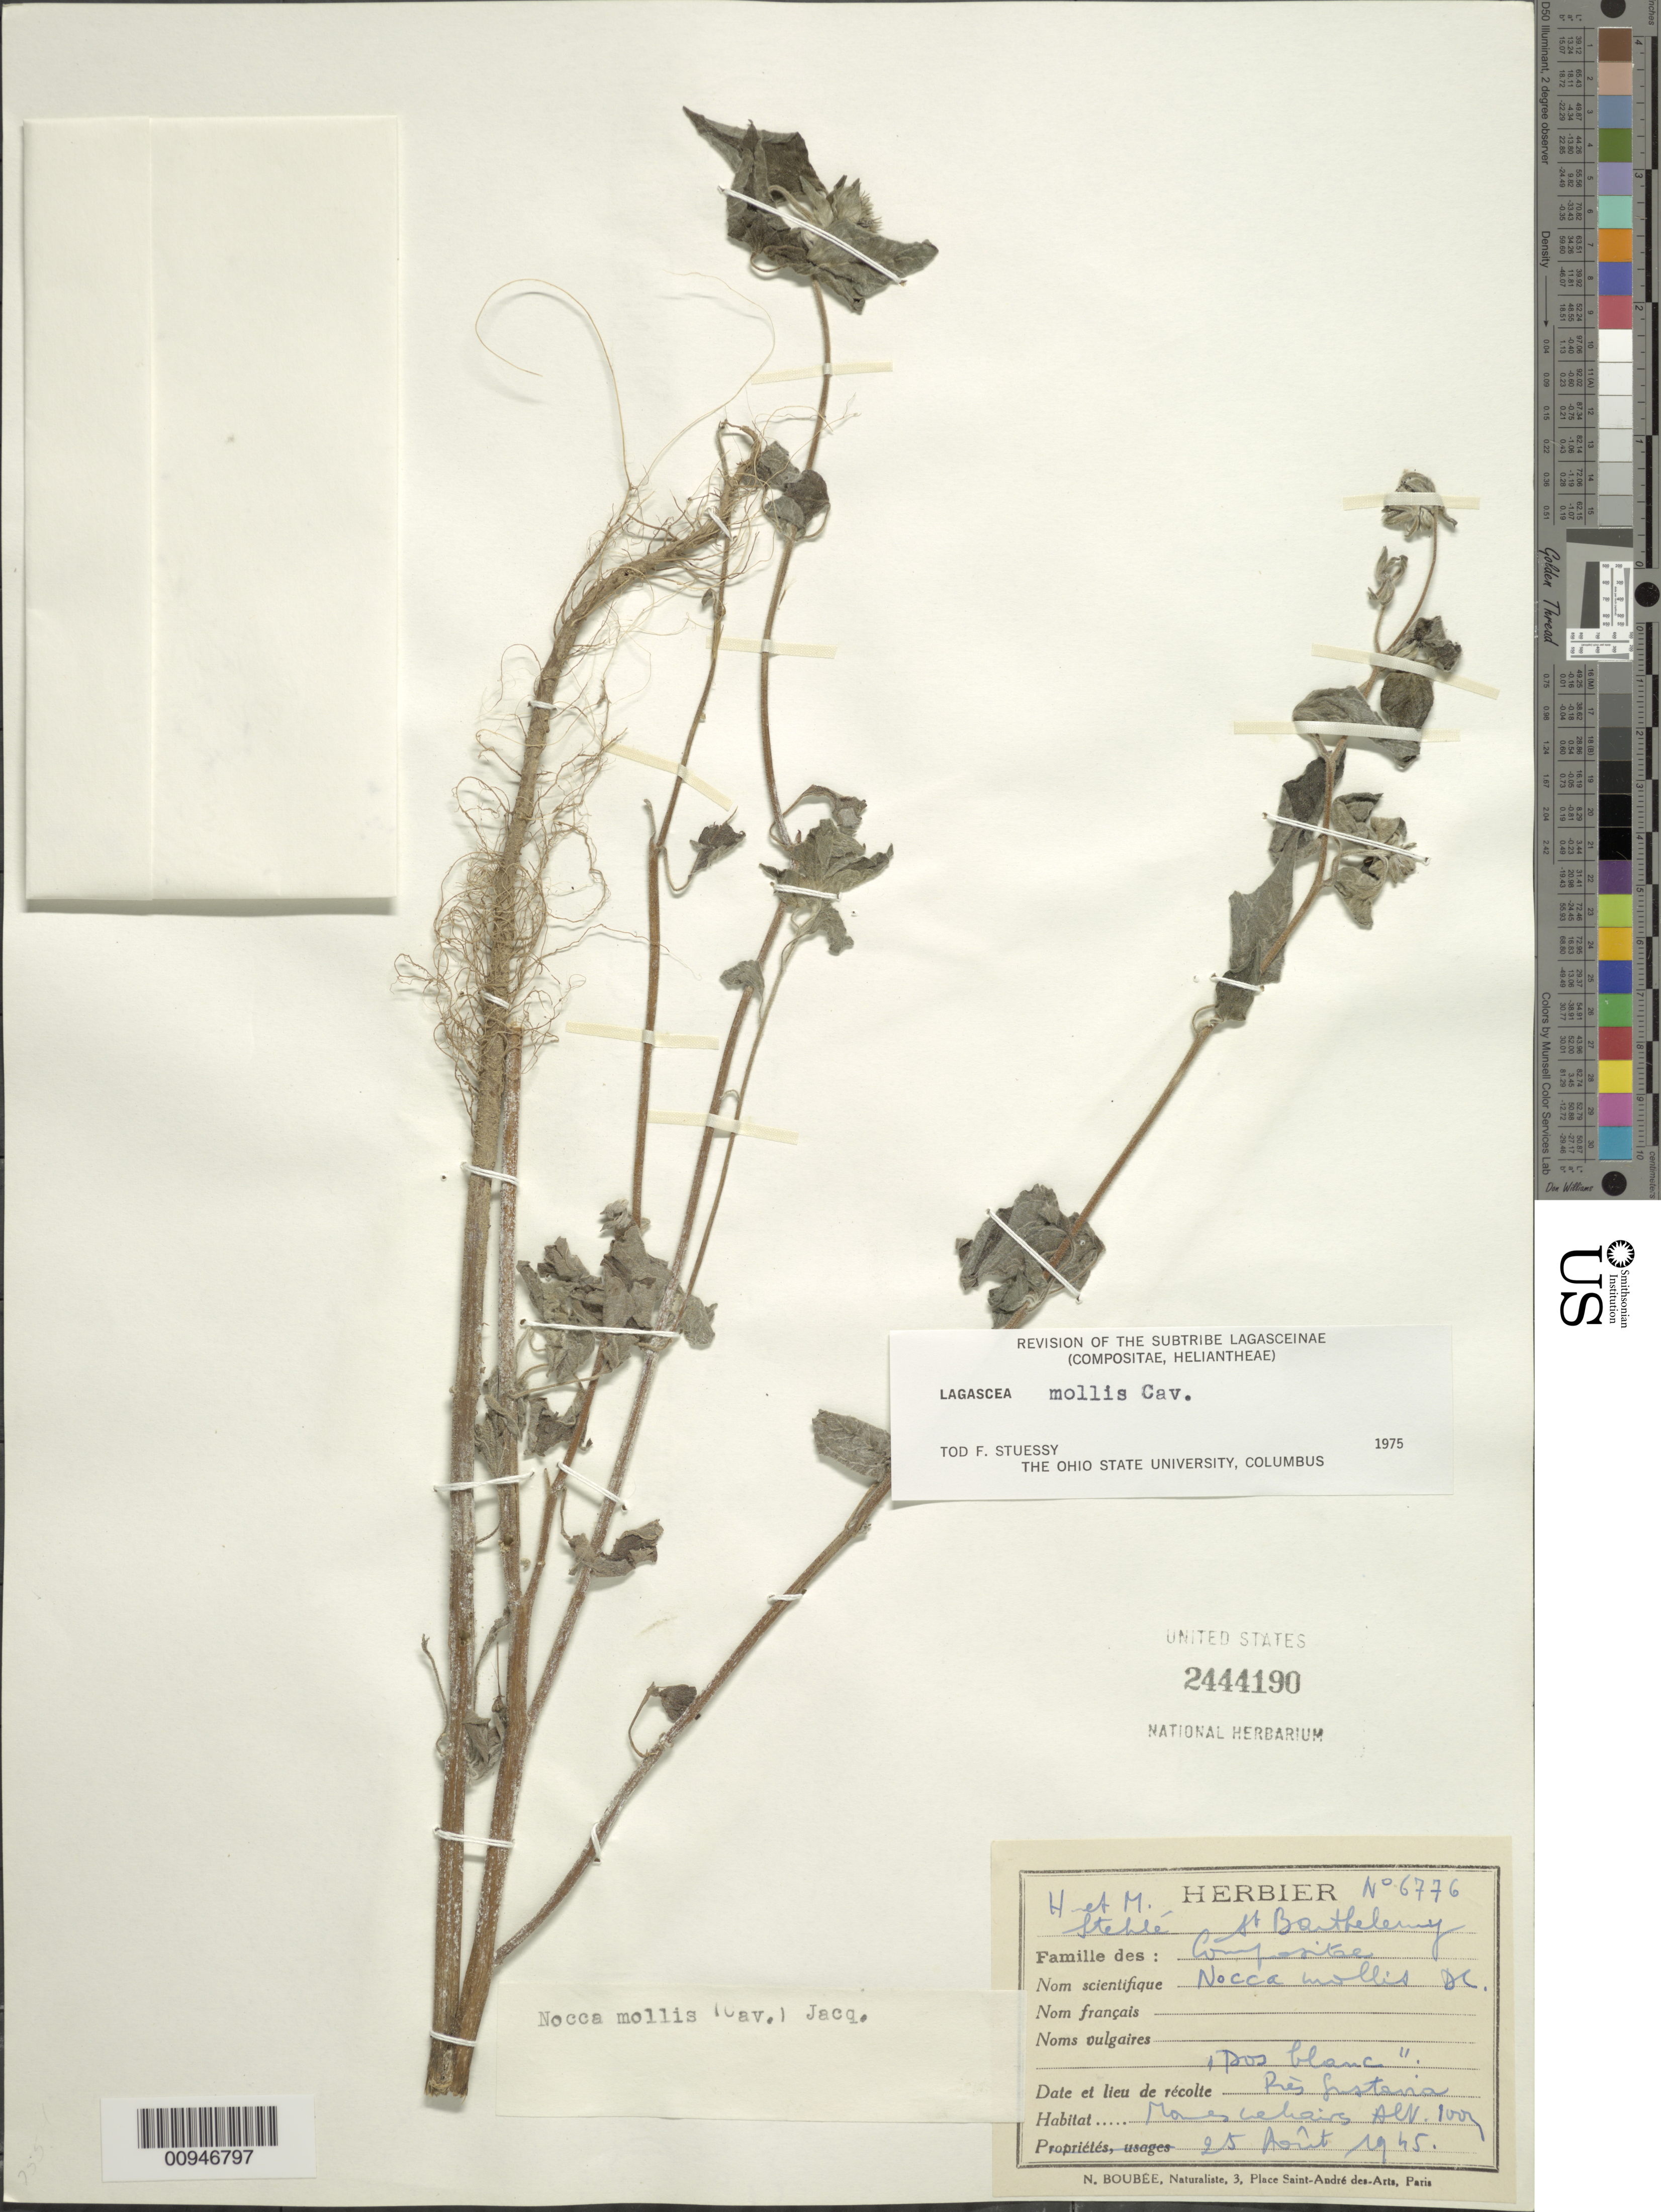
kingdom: Plantae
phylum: Tracheophyta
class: Magnoliopsida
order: Asterales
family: Asteraceae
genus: Lagascea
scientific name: Lagascea mollis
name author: Cav.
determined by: Stuessy, T. F.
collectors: H. Stehlé & M. Stehlé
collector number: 6776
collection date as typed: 25 Aug 1945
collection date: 1945-08-25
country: Saint Barthélemy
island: St. Barthélemy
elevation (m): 100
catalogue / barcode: US 2444190